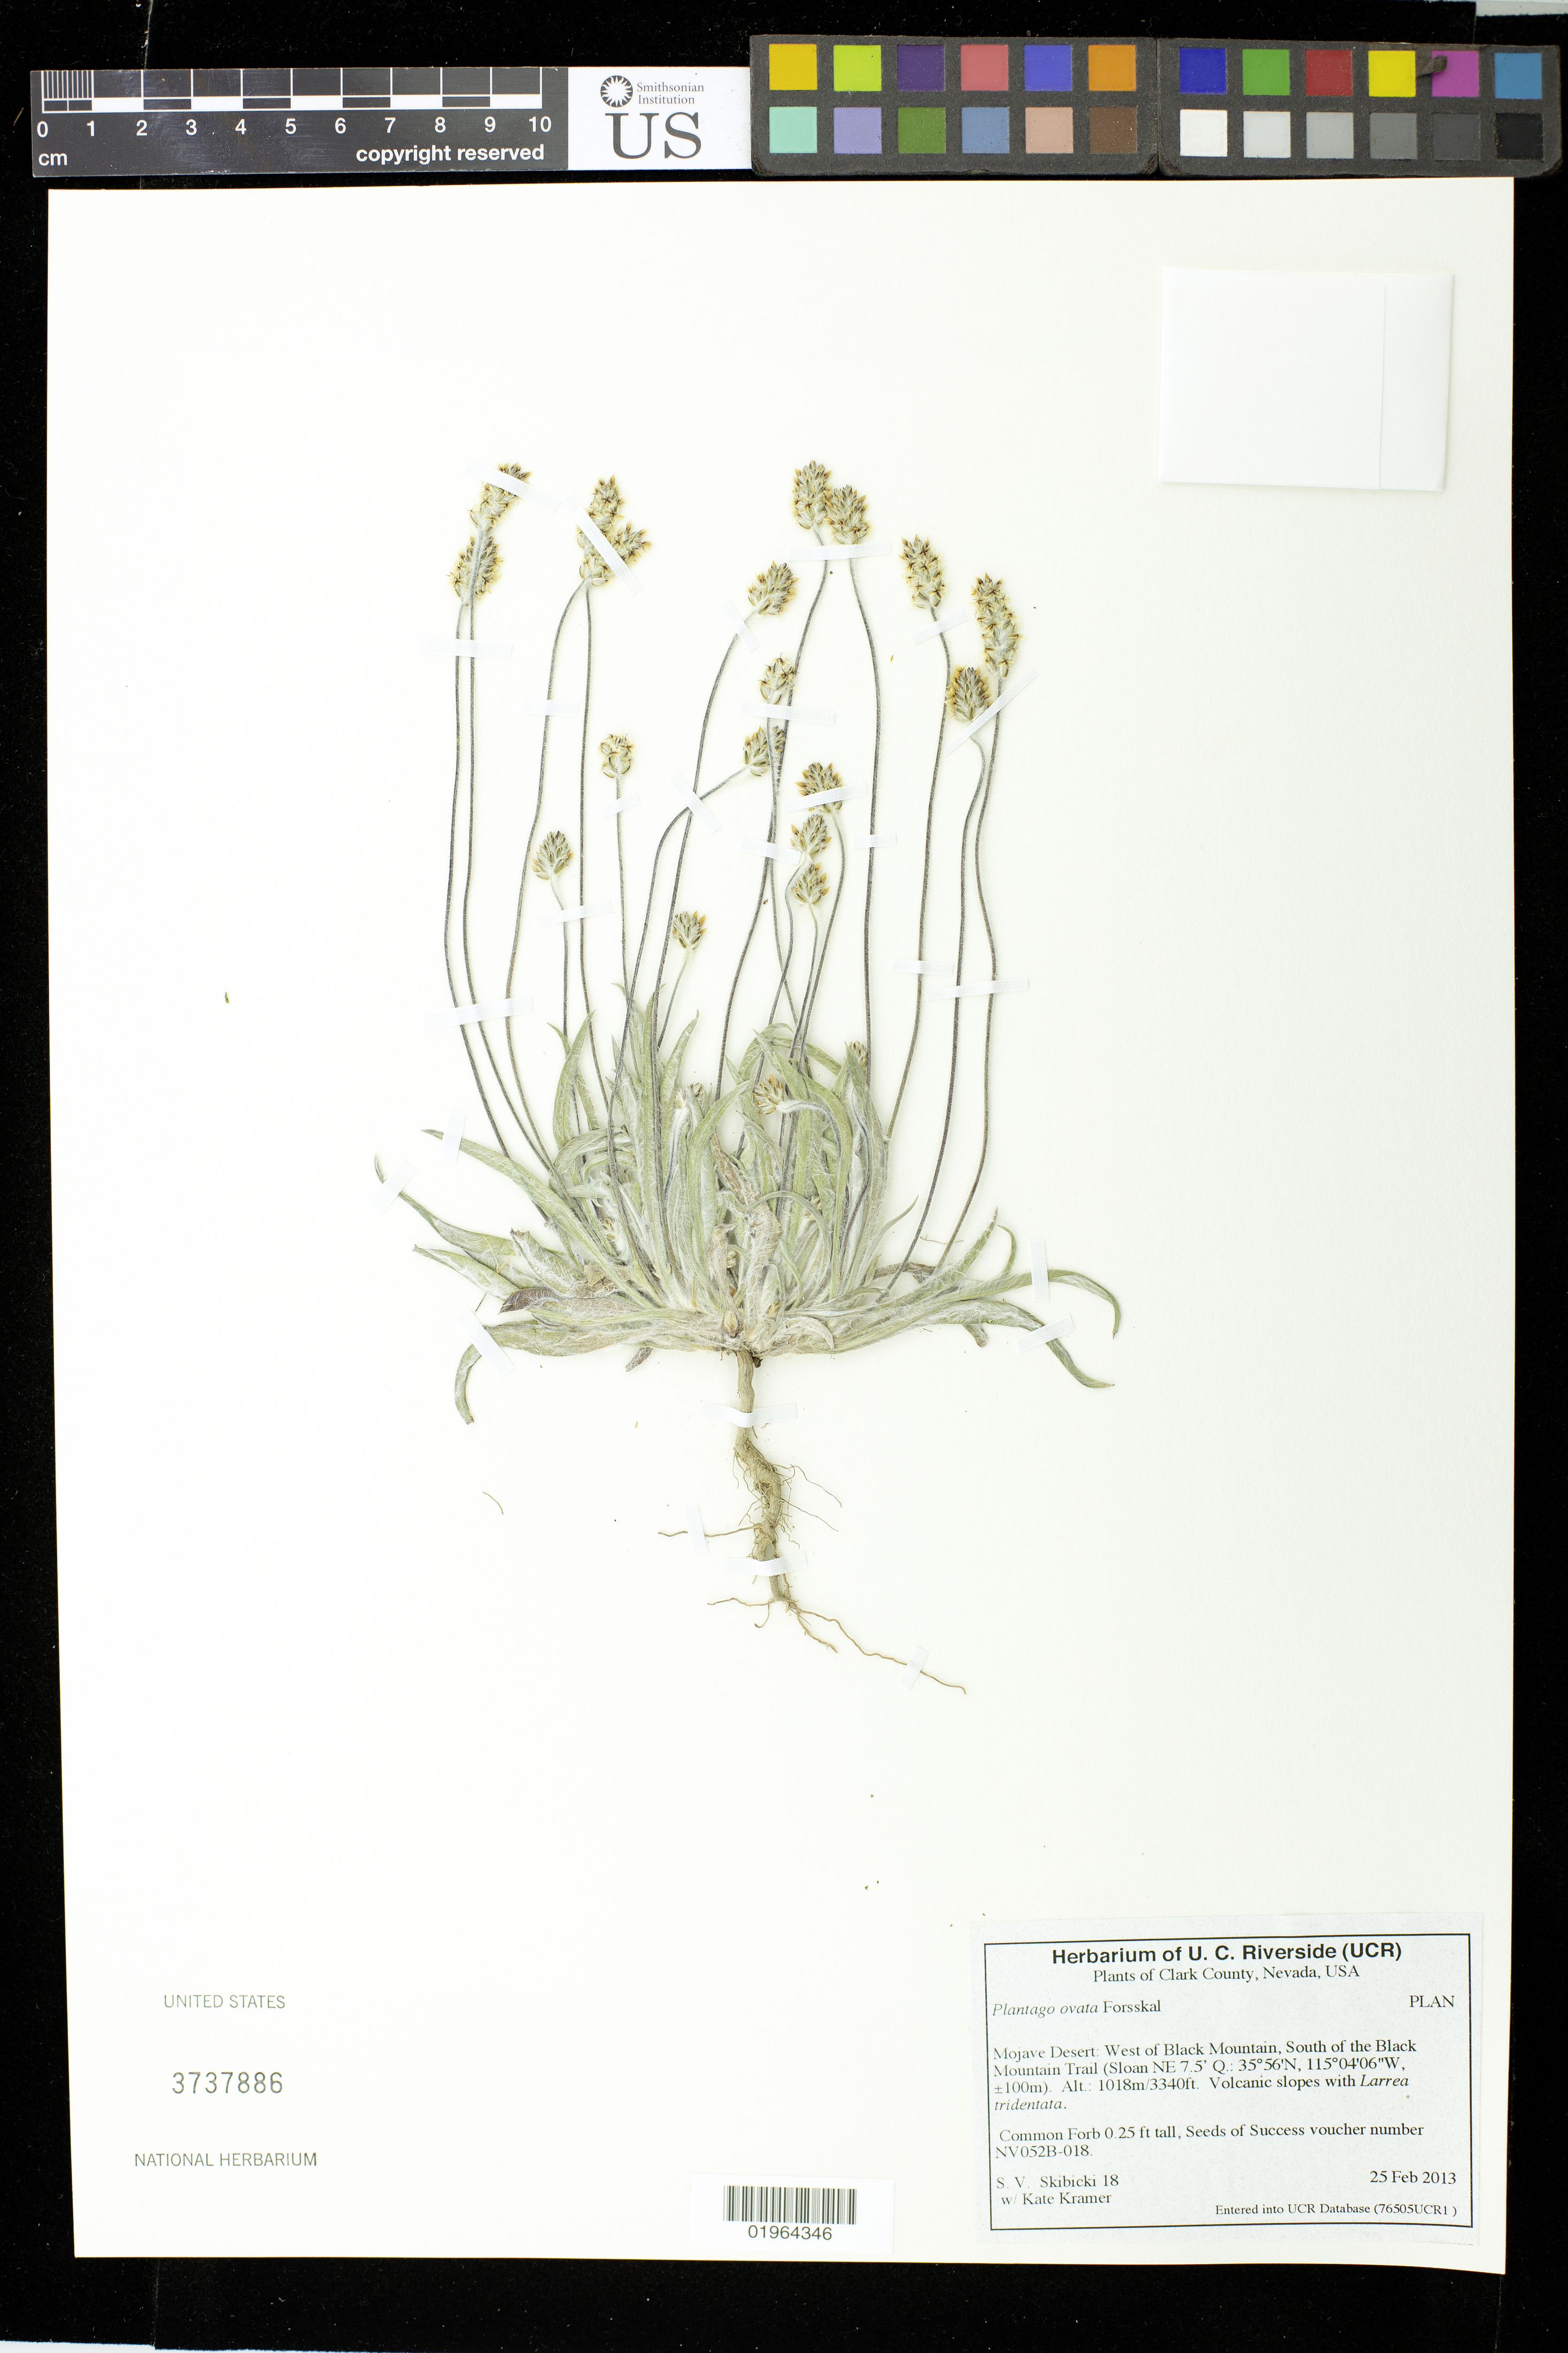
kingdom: Plantae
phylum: Tracheophyta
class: Magnoliopsida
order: Lamiales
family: Plantaginaceae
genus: Plantago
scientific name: Plantago ovata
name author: Forssk.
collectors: S. Skibicki & K. Kramer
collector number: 18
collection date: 2013-02-25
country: United States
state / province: Nevada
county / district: Clark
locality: Mojave Desert, south of the Black Mountain Trail, west of Black Mountain (Sloan)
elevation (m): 1018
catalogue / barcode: US 3737886